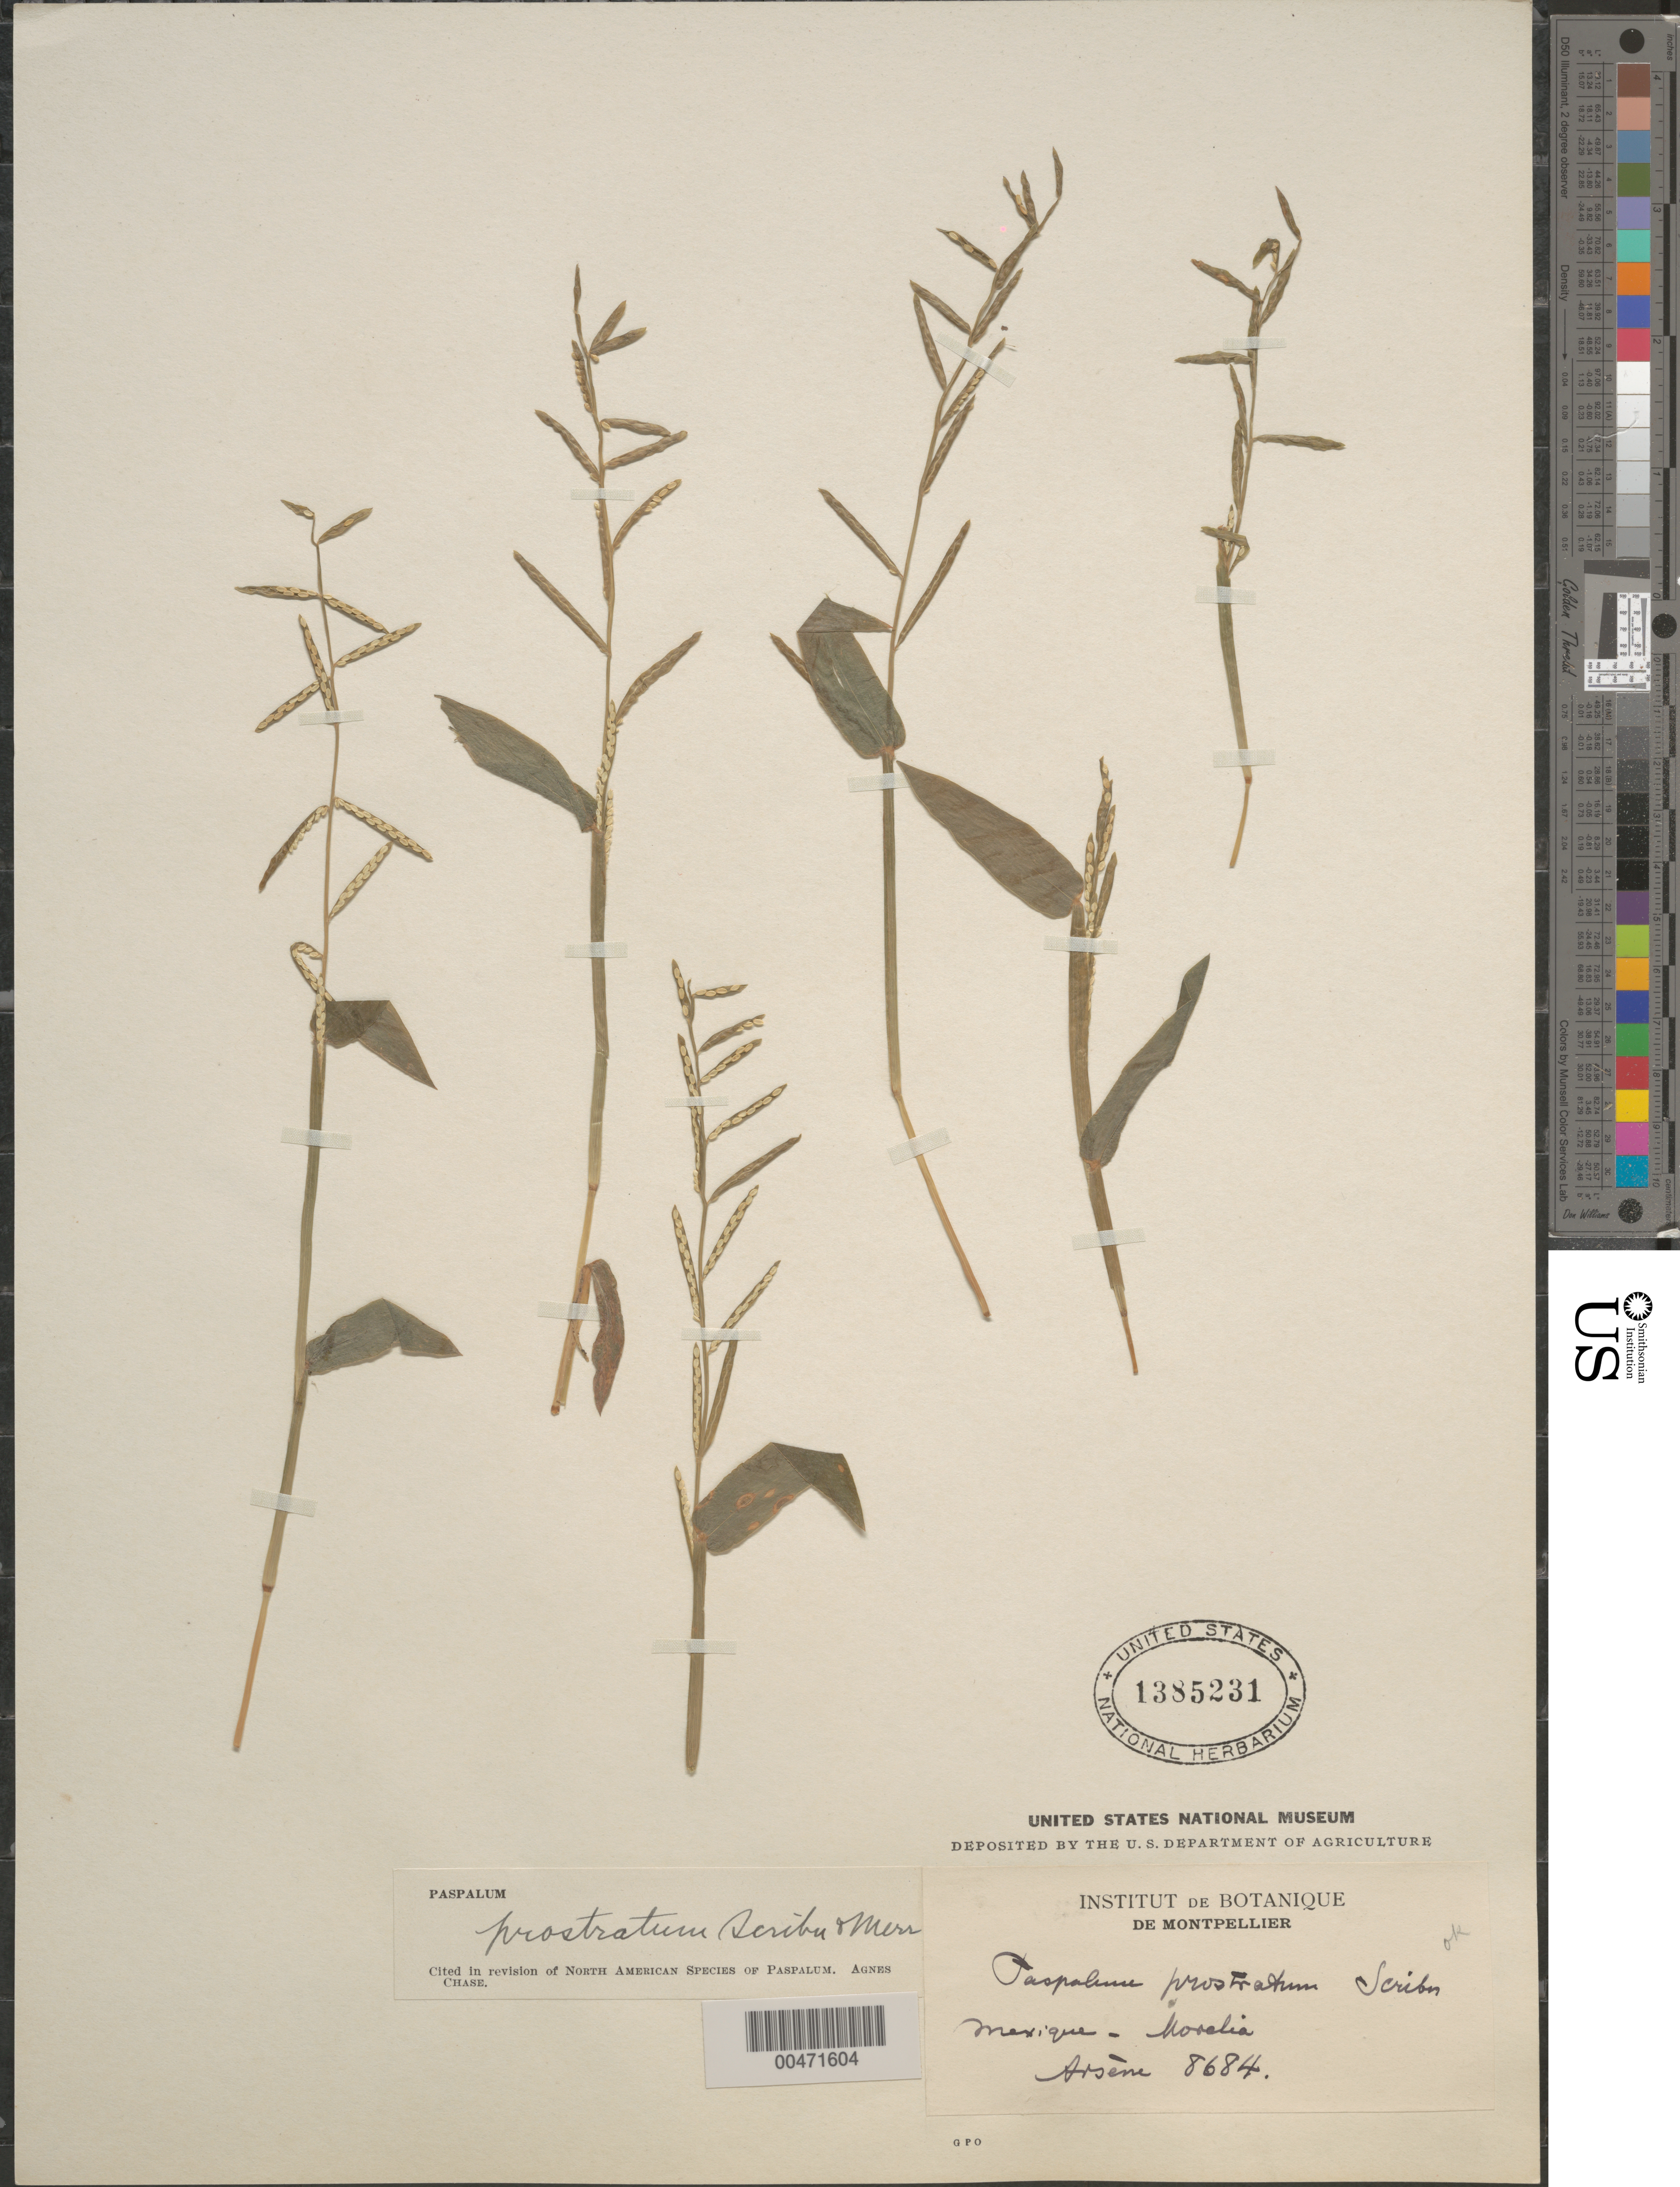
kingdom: Plantae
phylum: Tracheophyta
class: Liliopsida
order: Poales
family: Poaceae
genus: Paspalum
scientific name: Paspalum prostratum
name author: Scribn. & Merr.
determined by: Chase, [M.] Agnes, (US)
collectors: Bro. G. Arsène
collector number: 8684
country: Mexico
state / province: Michoacán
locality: Morelia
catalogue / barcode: US 1385231